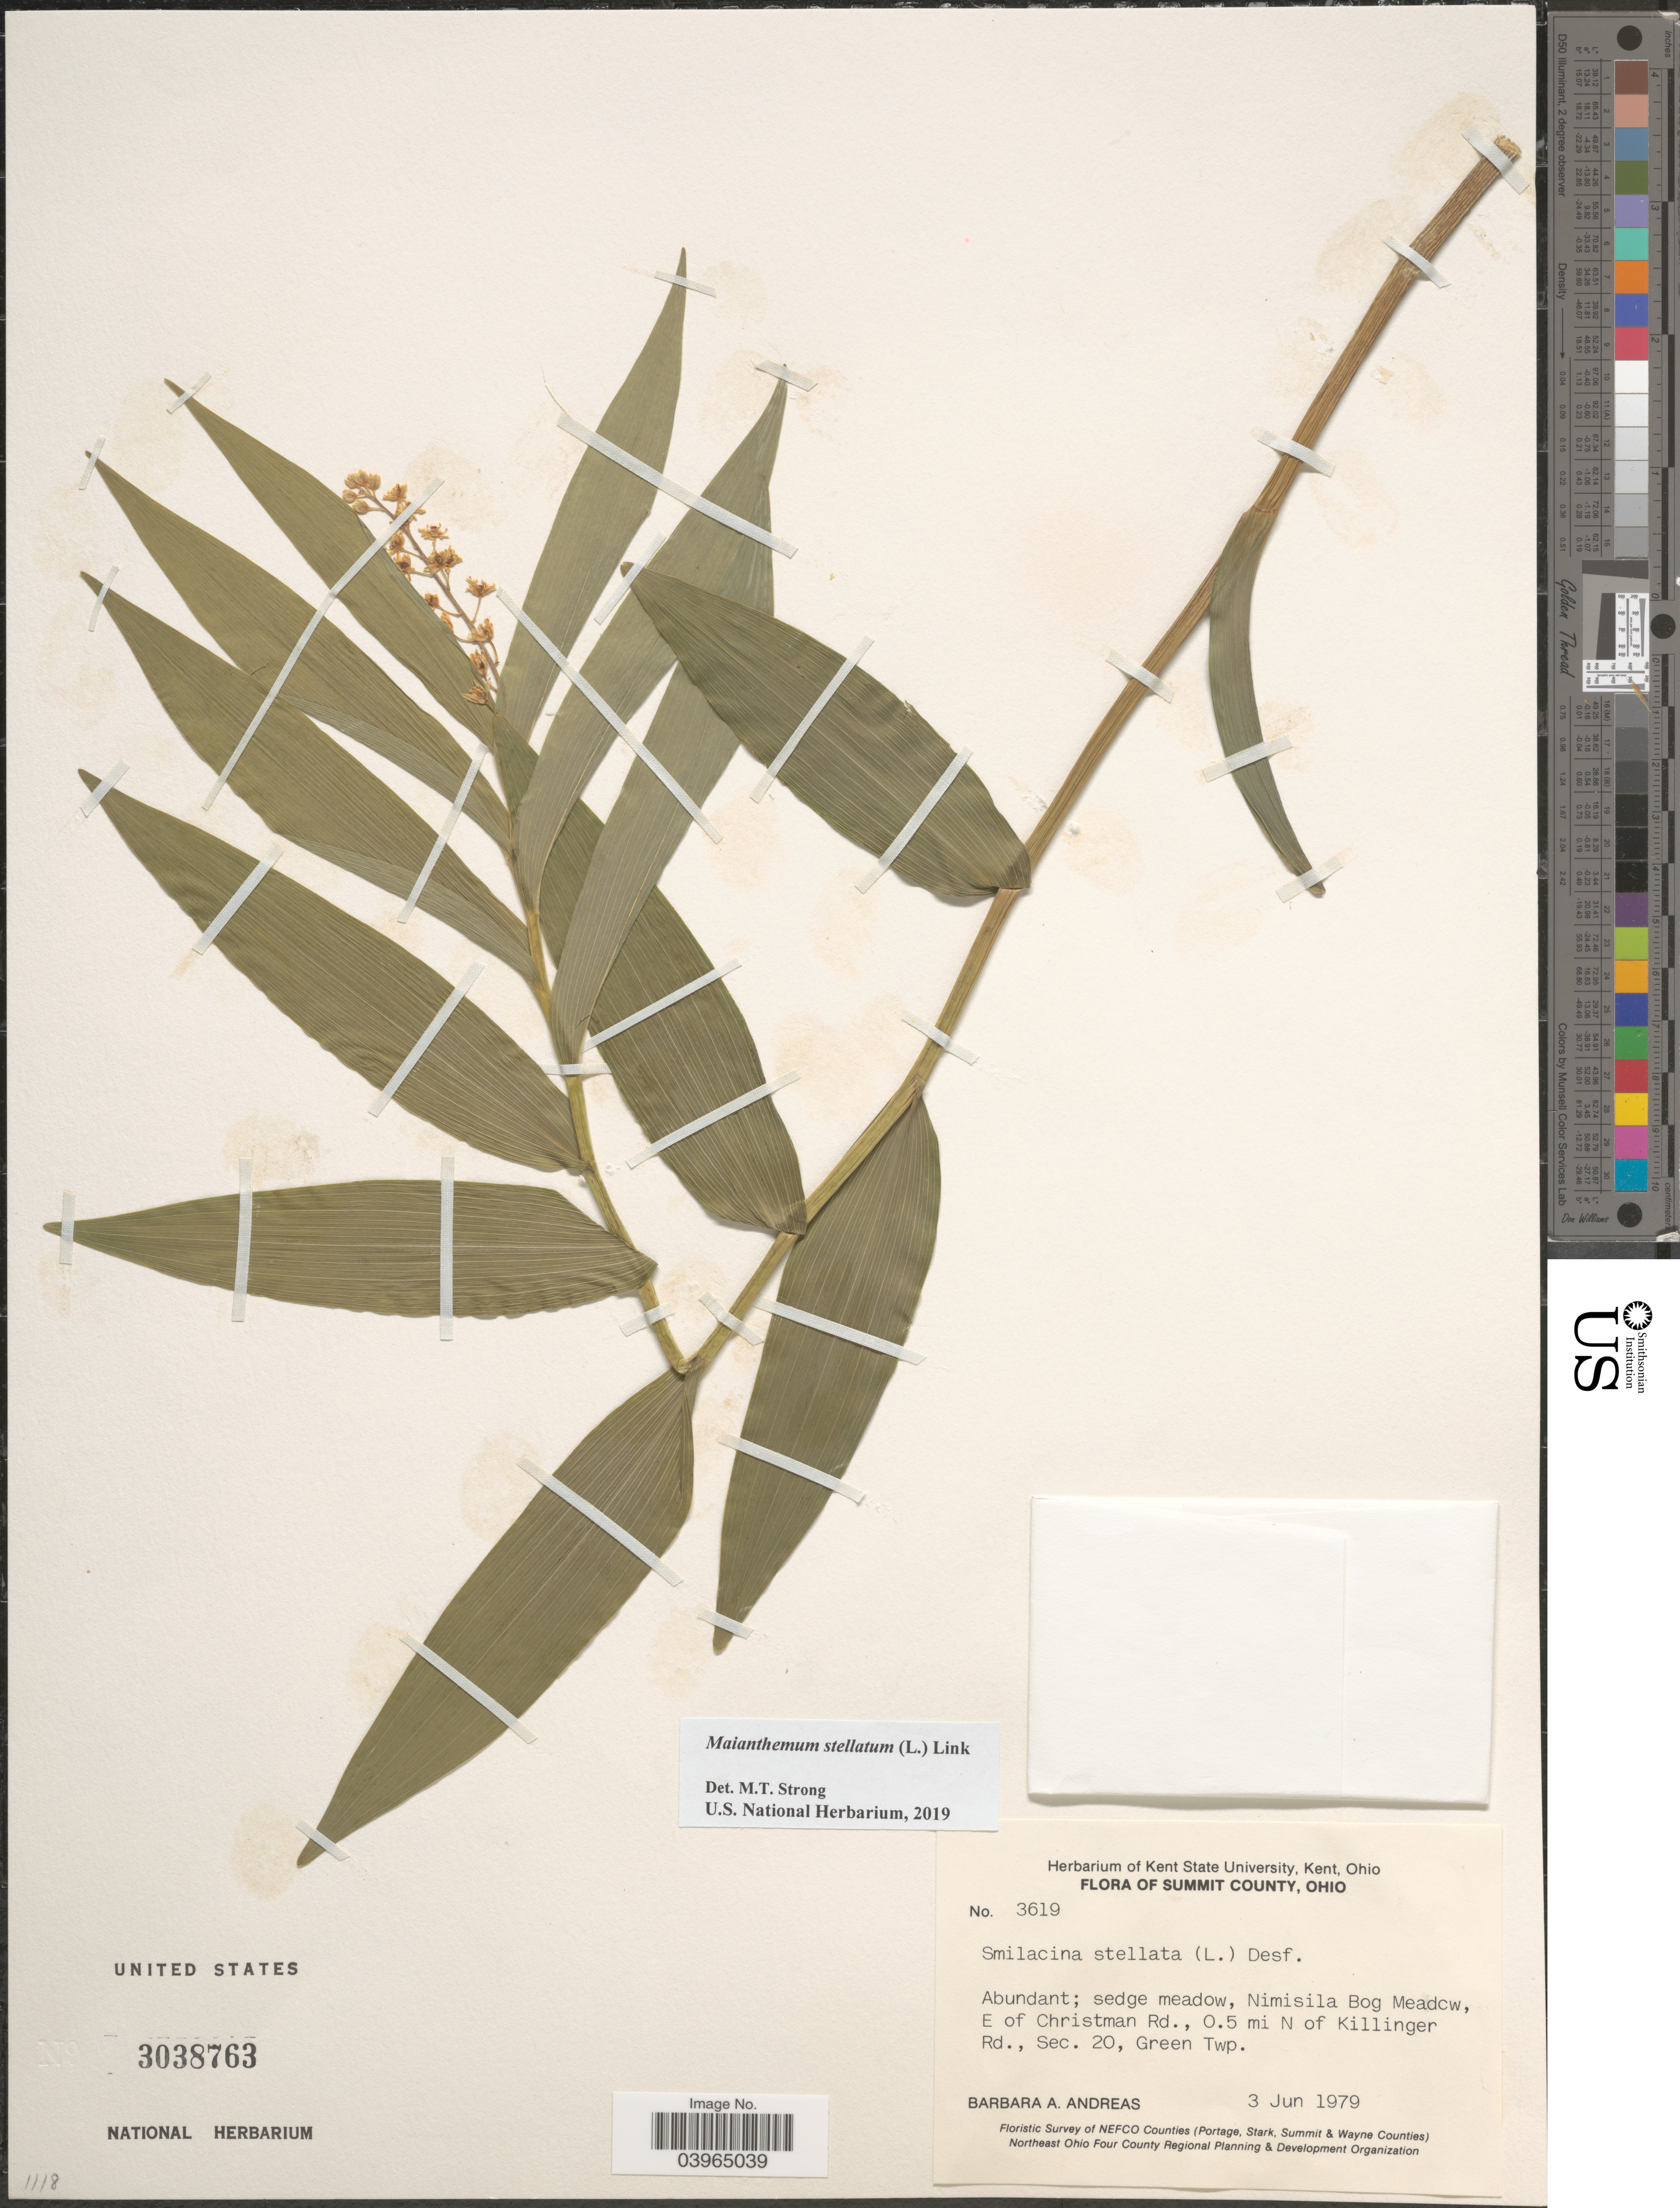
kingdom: Plantae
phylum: Tracheophyta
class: Liliopsida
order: Asparagales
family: Asparagaceae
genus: Maianthemum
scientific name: Maianthemum stellatum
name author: (L.) Link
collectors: B. A. Andreas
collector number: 3619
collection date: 1979-06-03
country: United States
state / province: Ohio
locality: Summit County. Sedge meadow, Nimisila Bog Meadow, E of Christman Rd., 0.5 mi N of Killinger Rd., Sec. 20, Green Twp.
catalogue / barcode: US 3038763